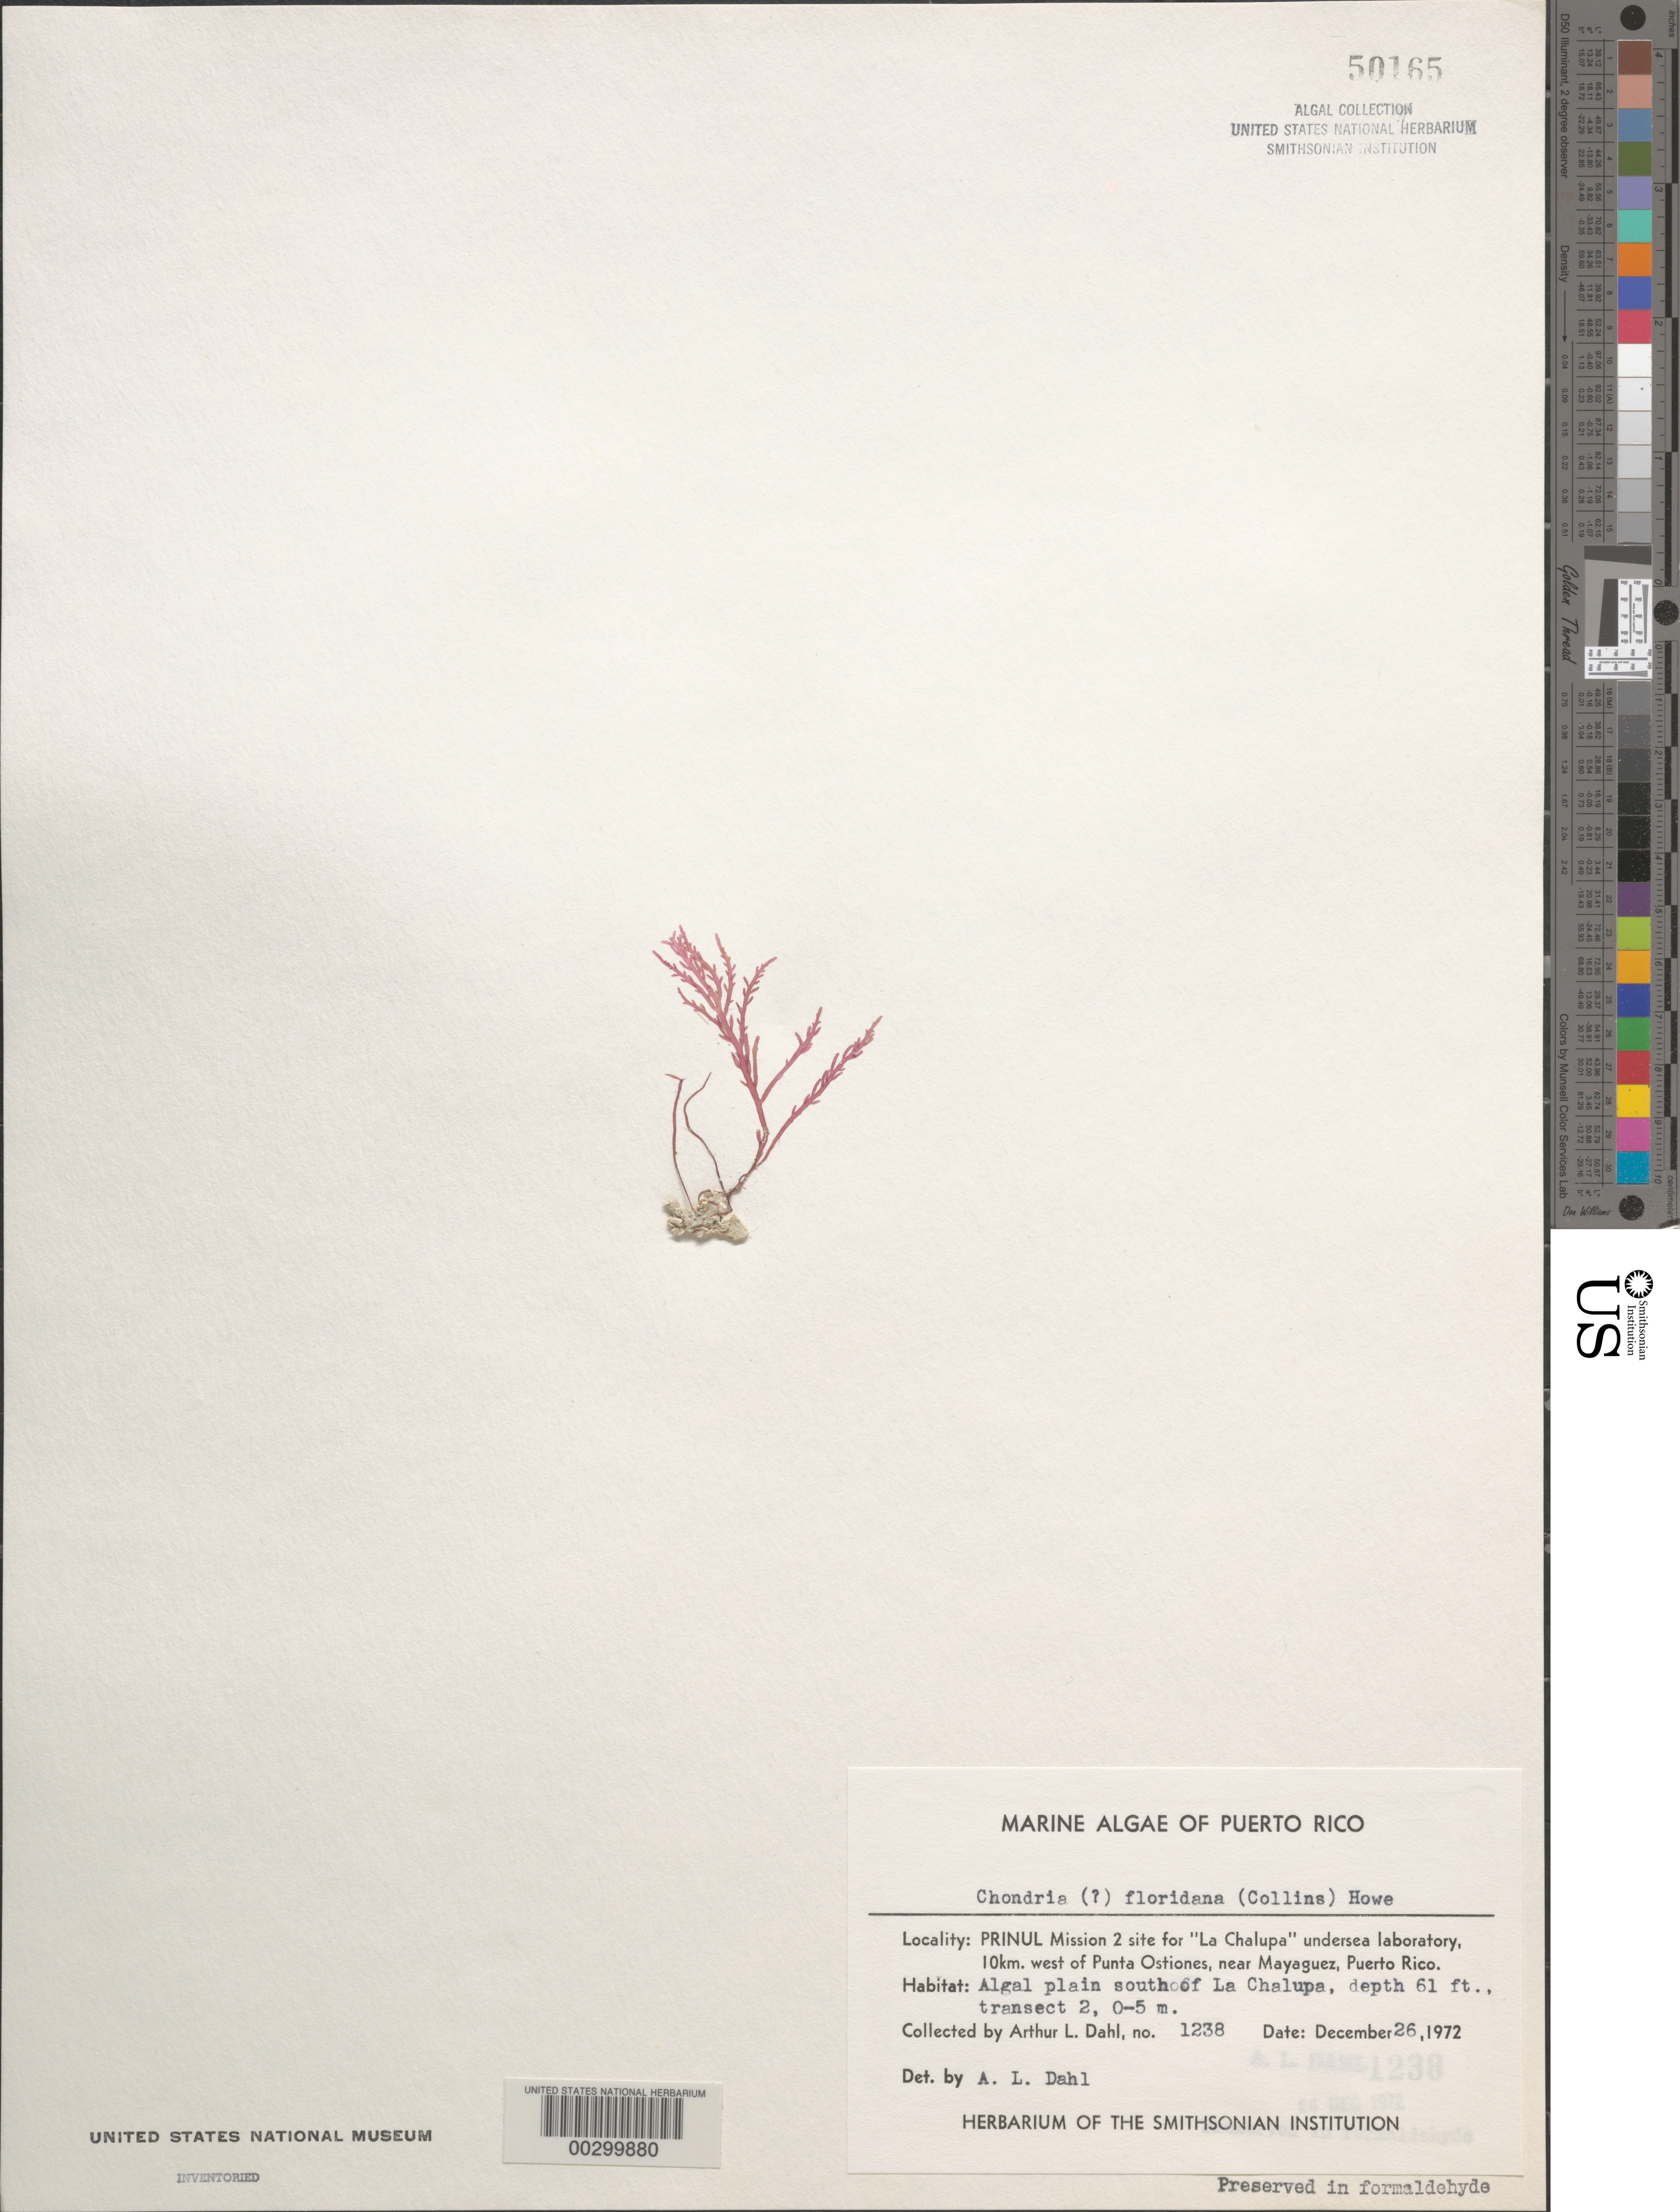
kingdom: Plantae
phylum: Rhodophyta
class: Florideophyceae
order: Ceramiales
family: Rhodomelaceae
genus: Chondria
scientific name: Chondria floridana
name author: (Collins) M. Howe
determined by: Dahl, A. E.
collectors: A. Dahl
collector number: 1238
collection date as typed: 26 Dec 1972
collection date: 1972-12-26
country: Puerto Rico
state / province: Mayaguez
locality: La chalupa undersea laboratory, 10 km west of punta ostiones, near mayaguez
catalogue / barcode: US 50165